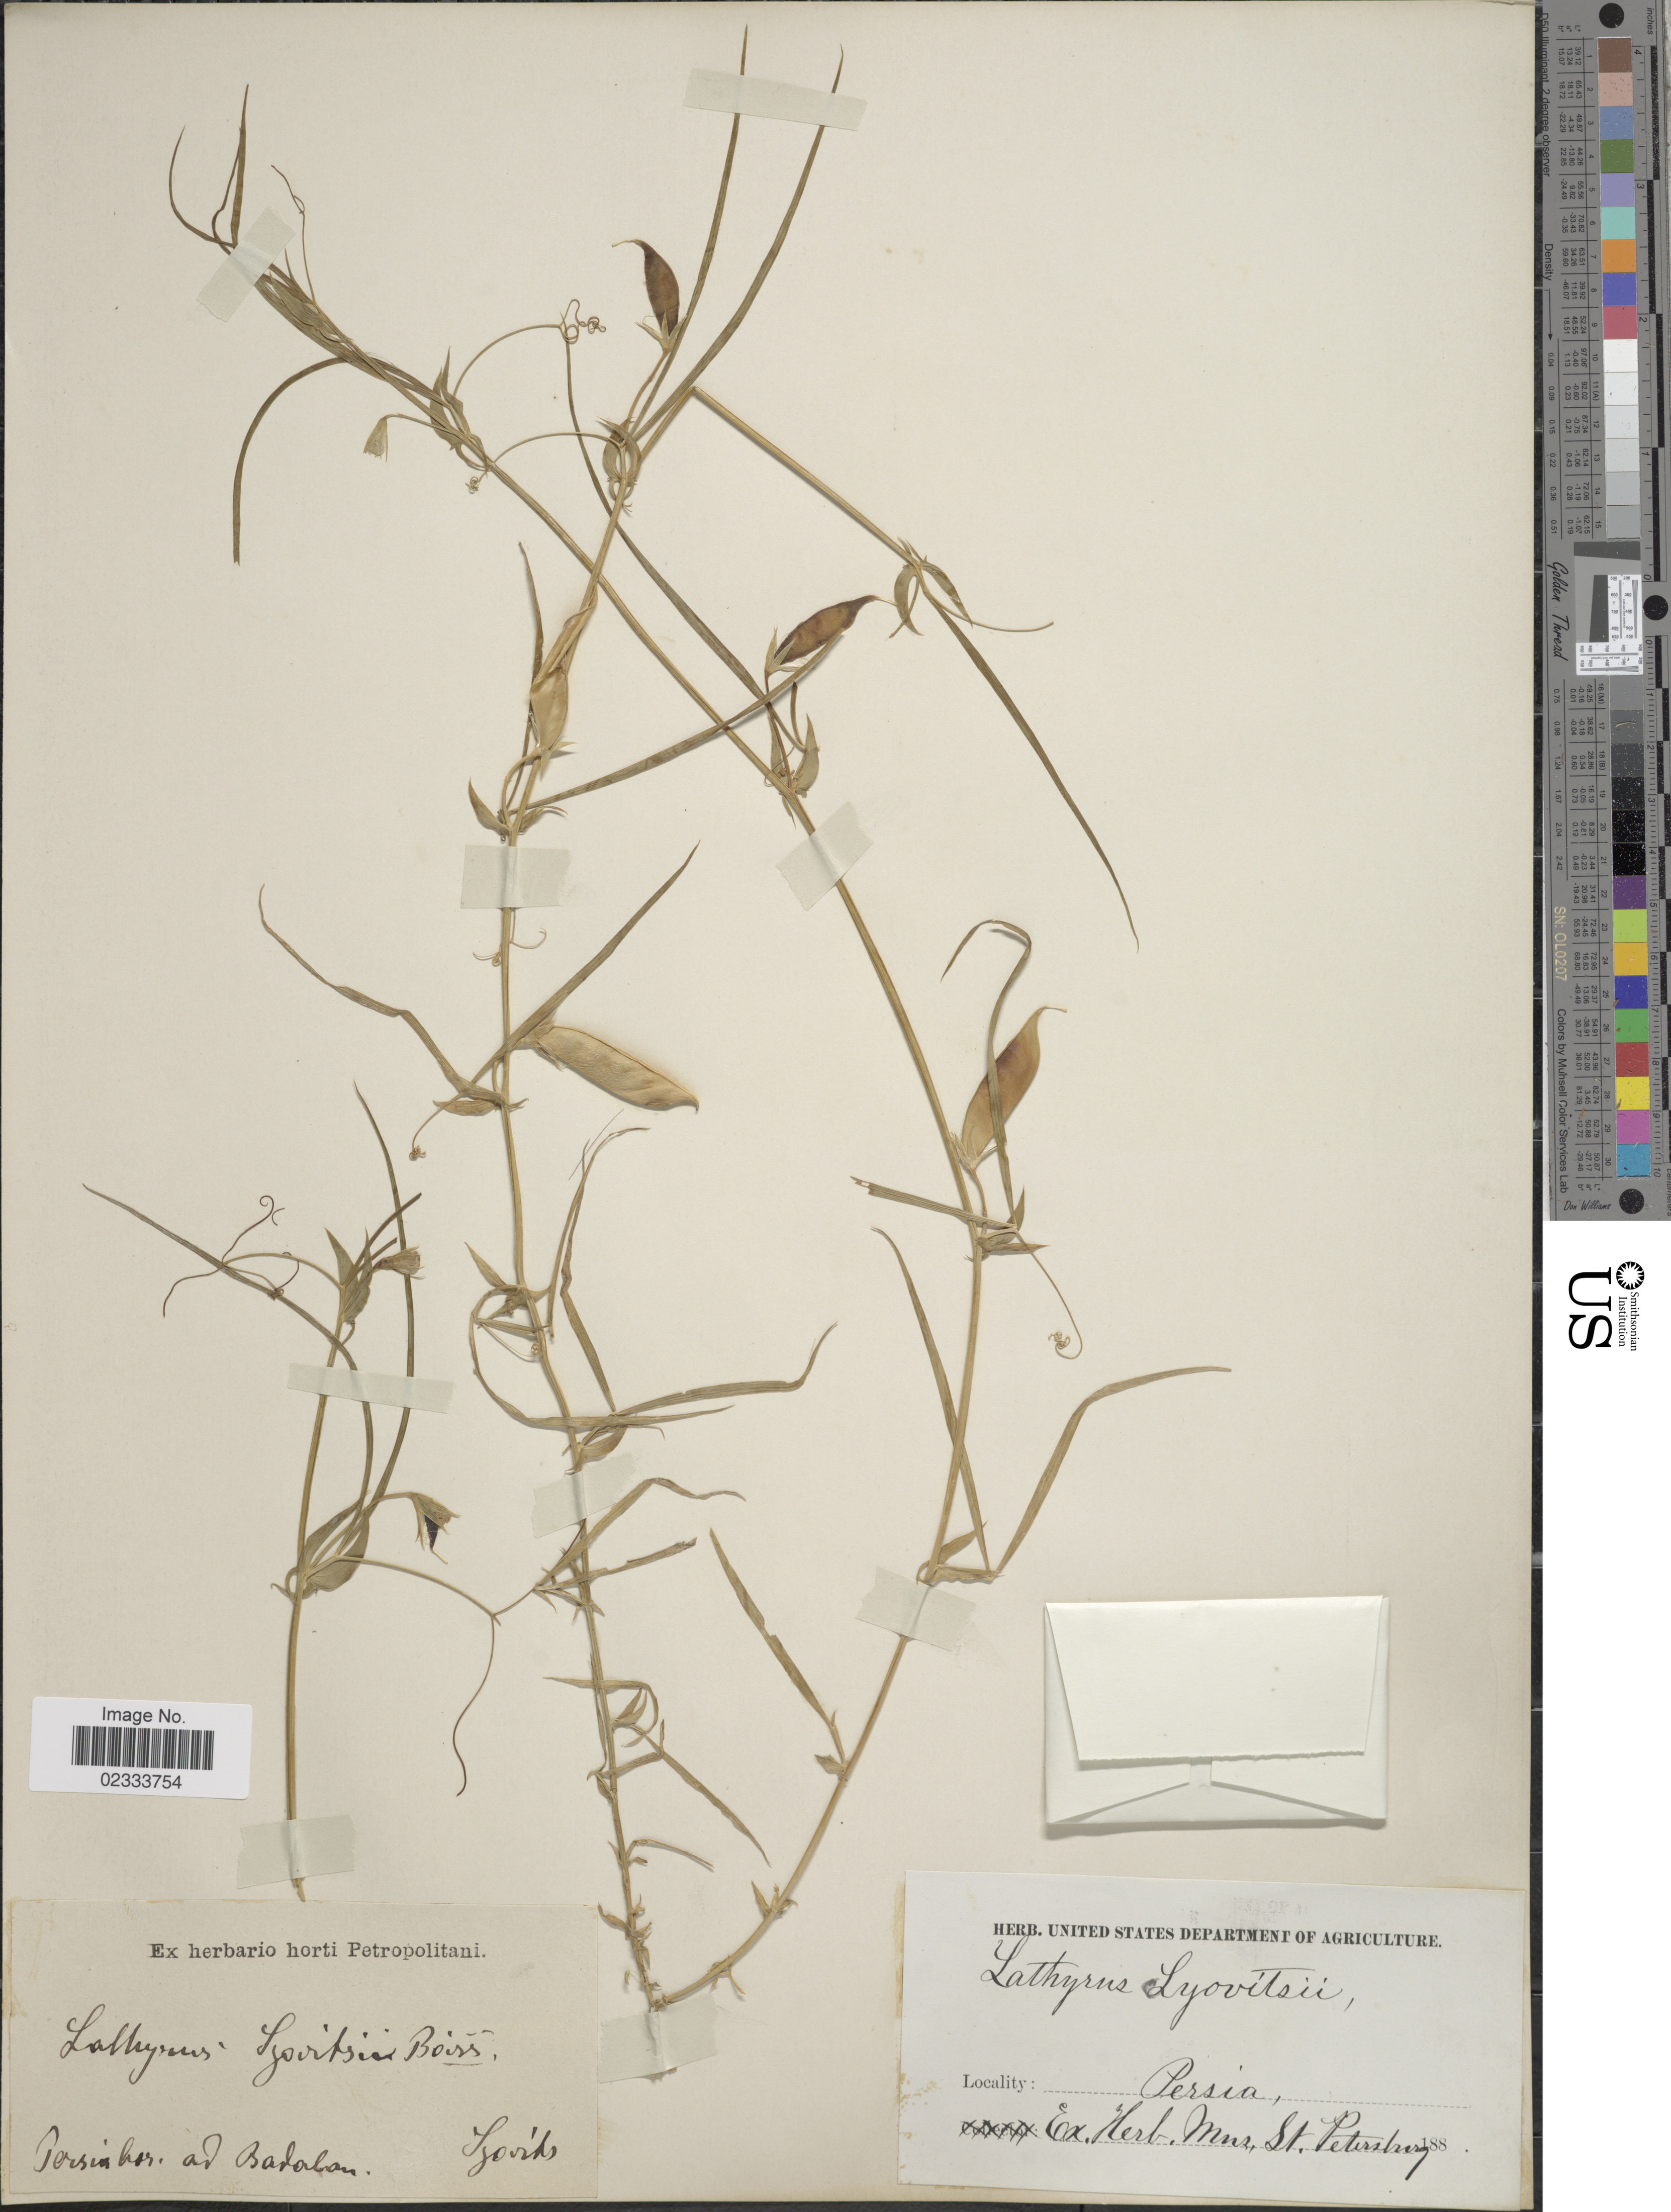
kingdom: Plantae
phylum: Tracheophyta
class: Magnoliopsida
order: Fabales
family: Fabaceae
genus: Lathyrus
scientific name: Lathyrus szowitsii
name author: Boiss.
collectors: Szovits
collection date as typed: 188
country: Iran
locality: Persibus ad. Badalan [interpreted]